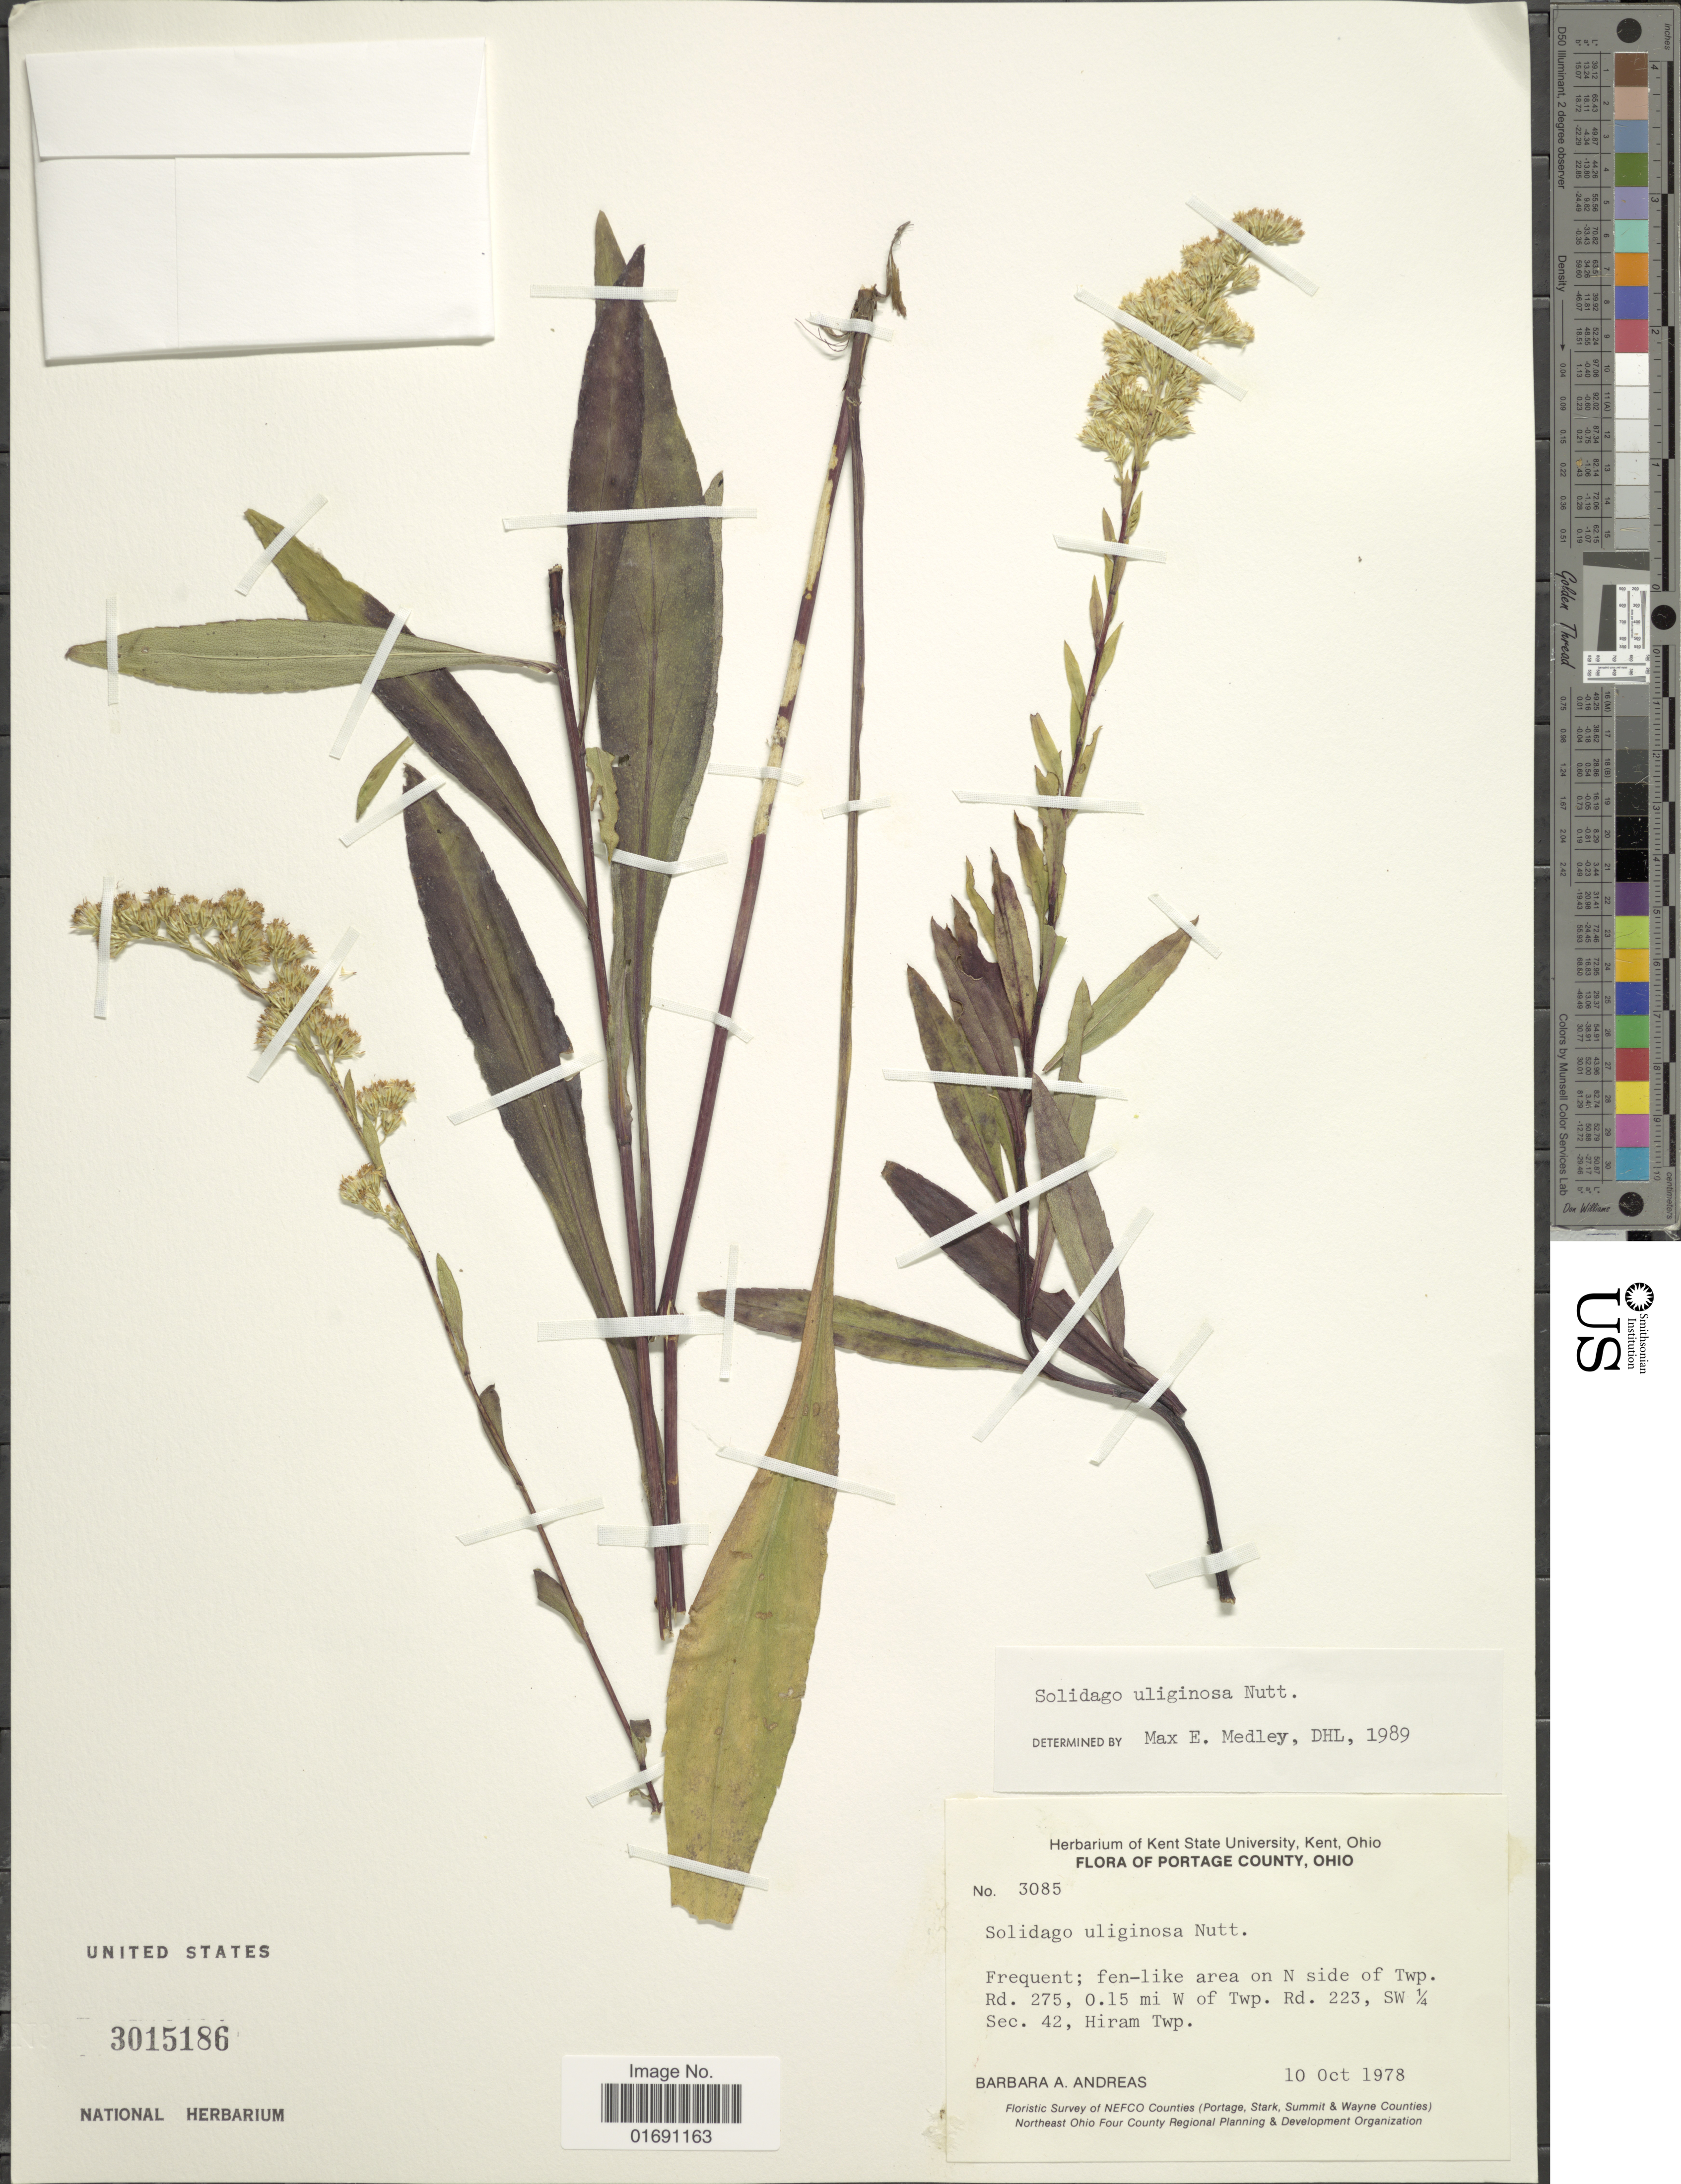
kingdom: Plantae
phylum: Tracheophyta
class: Magnoliopsida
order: Asterales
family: Asteraceae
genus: Solidago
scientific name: Solidago uliginosa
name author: Nutt.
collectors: B. A. Andreas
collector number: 3085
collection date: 1978-10-10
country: United States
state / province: Ohio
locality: Portage County; Frequent; fen-like area on N side on Twp. Rd. 275, 0.15 mi W of Twp. Rd. 223, SW 1¼ Sec. 42, Hiram Twp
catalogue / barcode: US 3015186